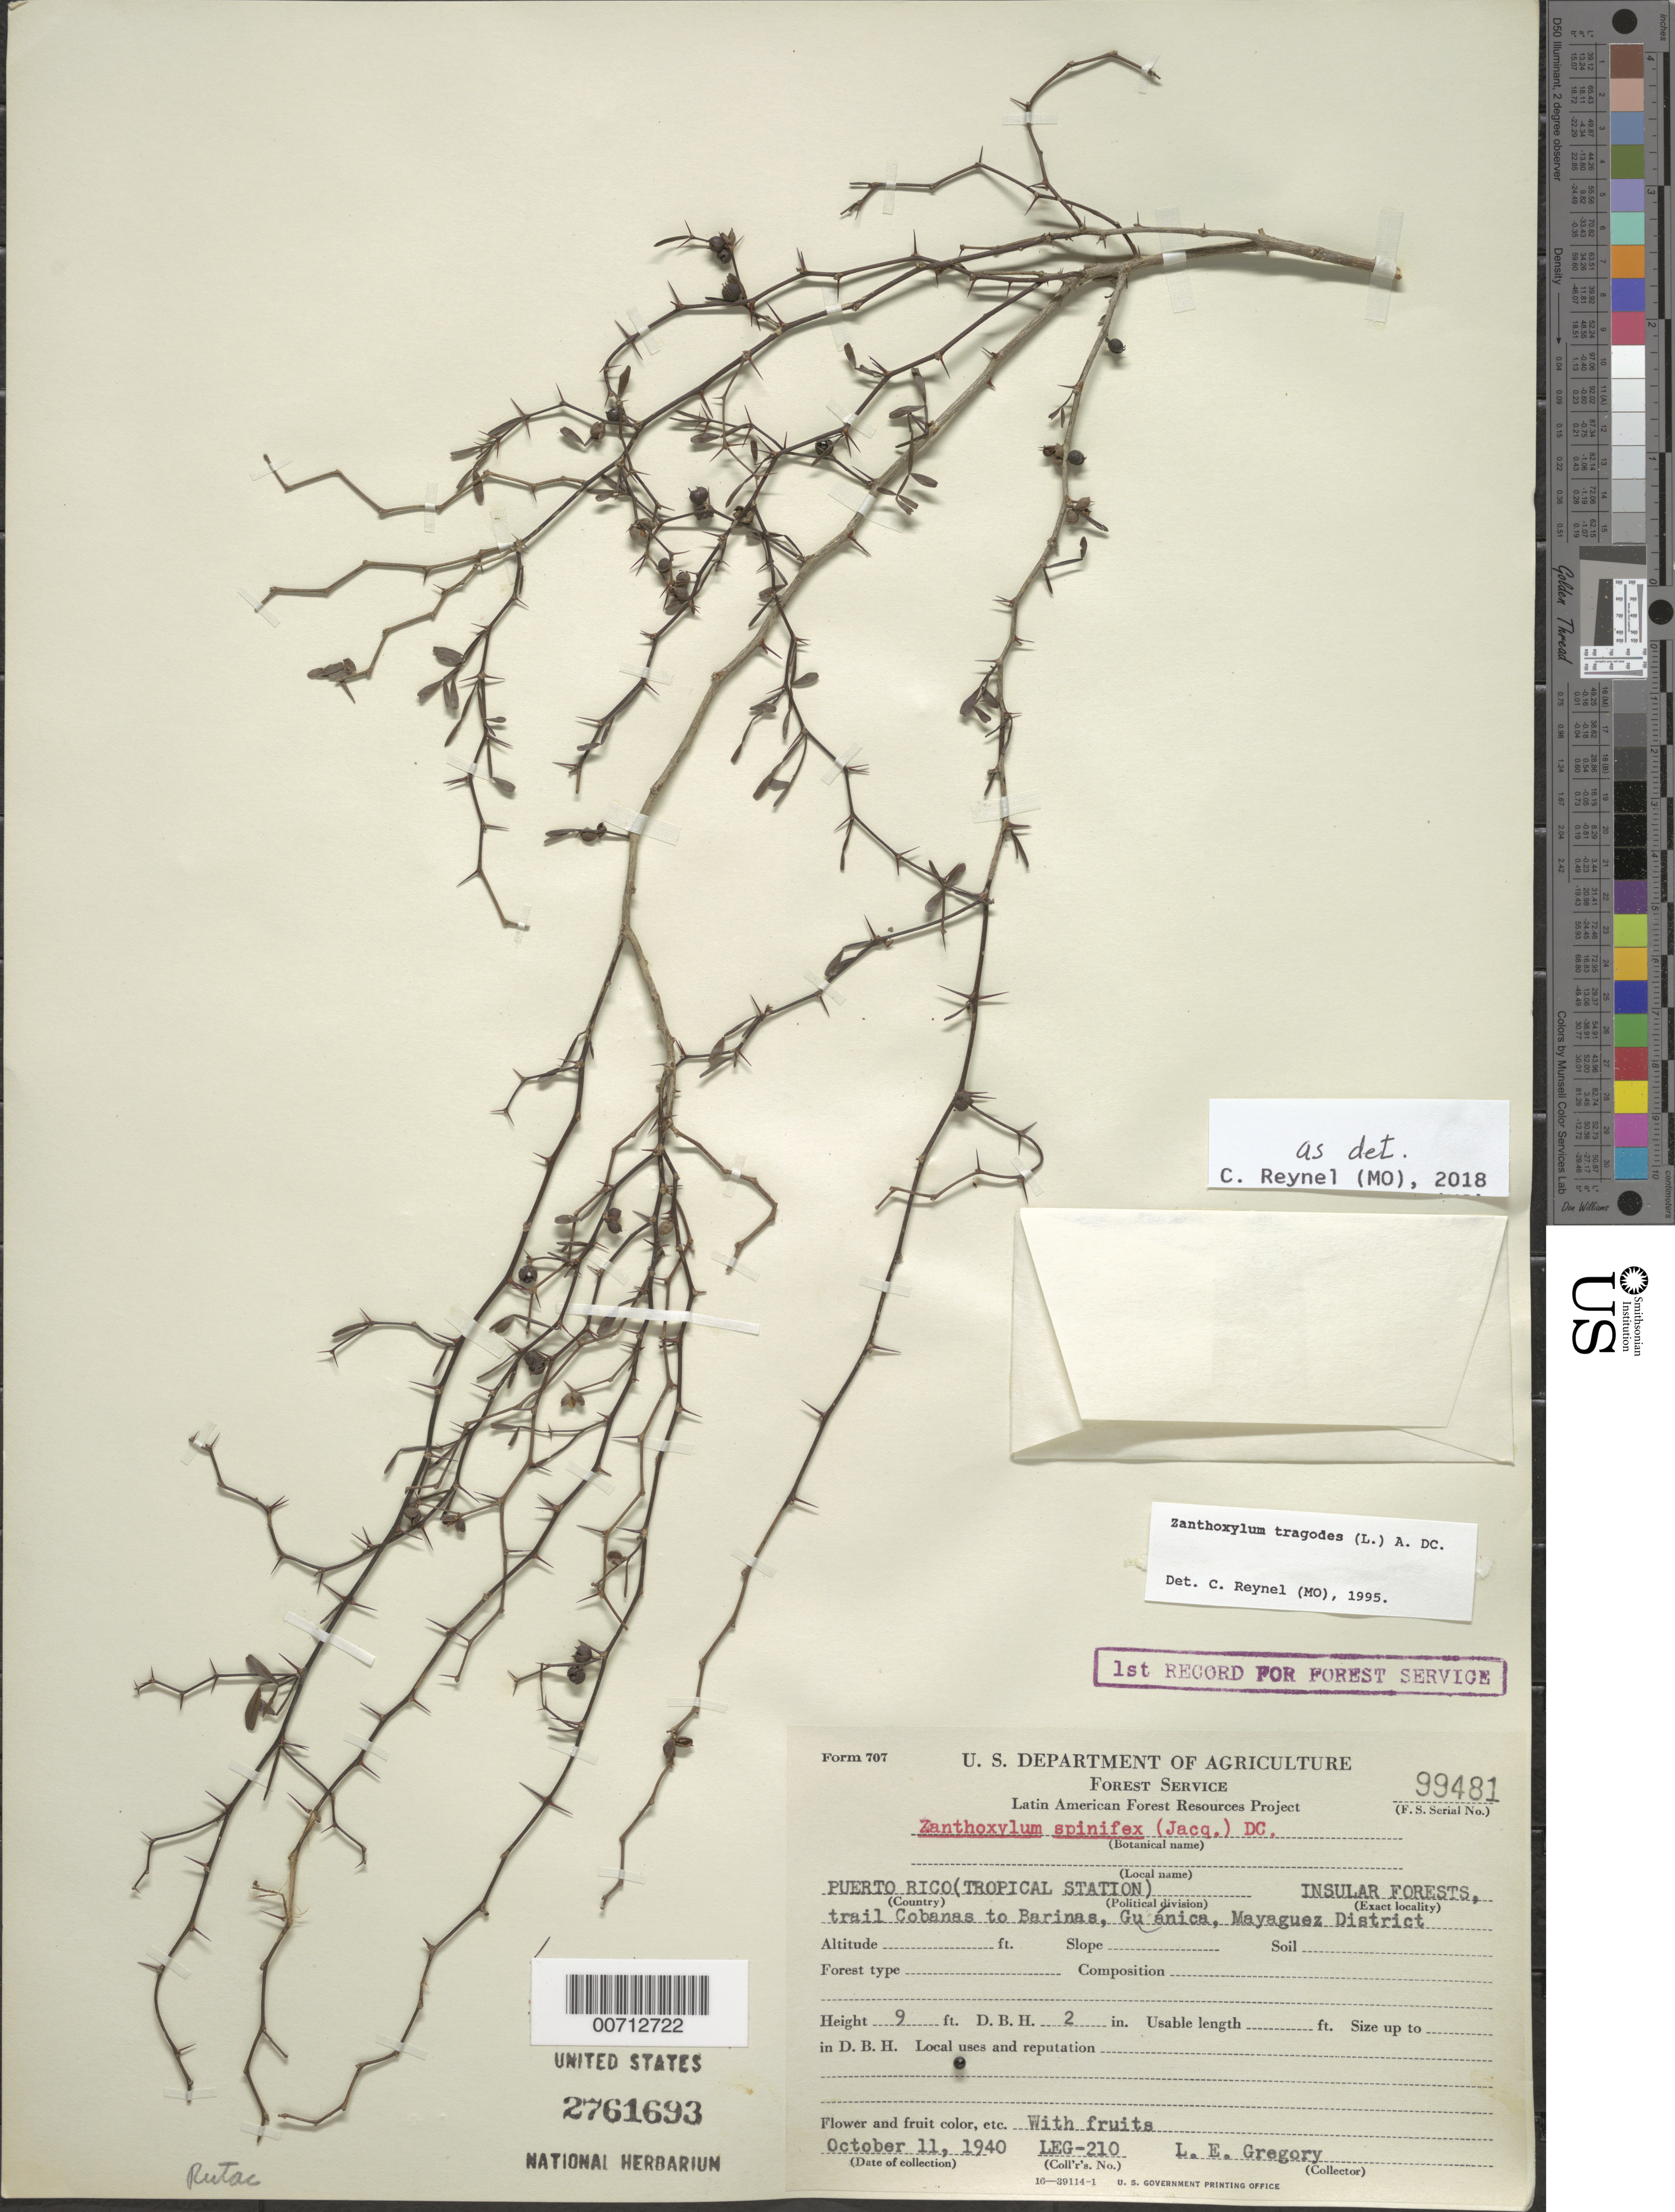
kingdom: Plantae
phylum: Tracheophyta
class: Magnoliopsida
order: Sapindales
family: Rutaceae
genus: Zanthoxylum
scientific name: Zanthoxylum tragodes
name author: (L.) DC.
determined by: Reynel, Carlos A., (MO), Missouri Botanical Garden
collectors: L. E. Gregory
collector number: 210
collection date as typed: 11 Oct 1940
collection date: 1940-10-11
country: Puerto Rico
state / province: Mayaguez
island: Greater Antilles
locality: Trail Cobanas to Barinas, Guanica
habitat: Insular forest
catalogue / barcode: US 2761693